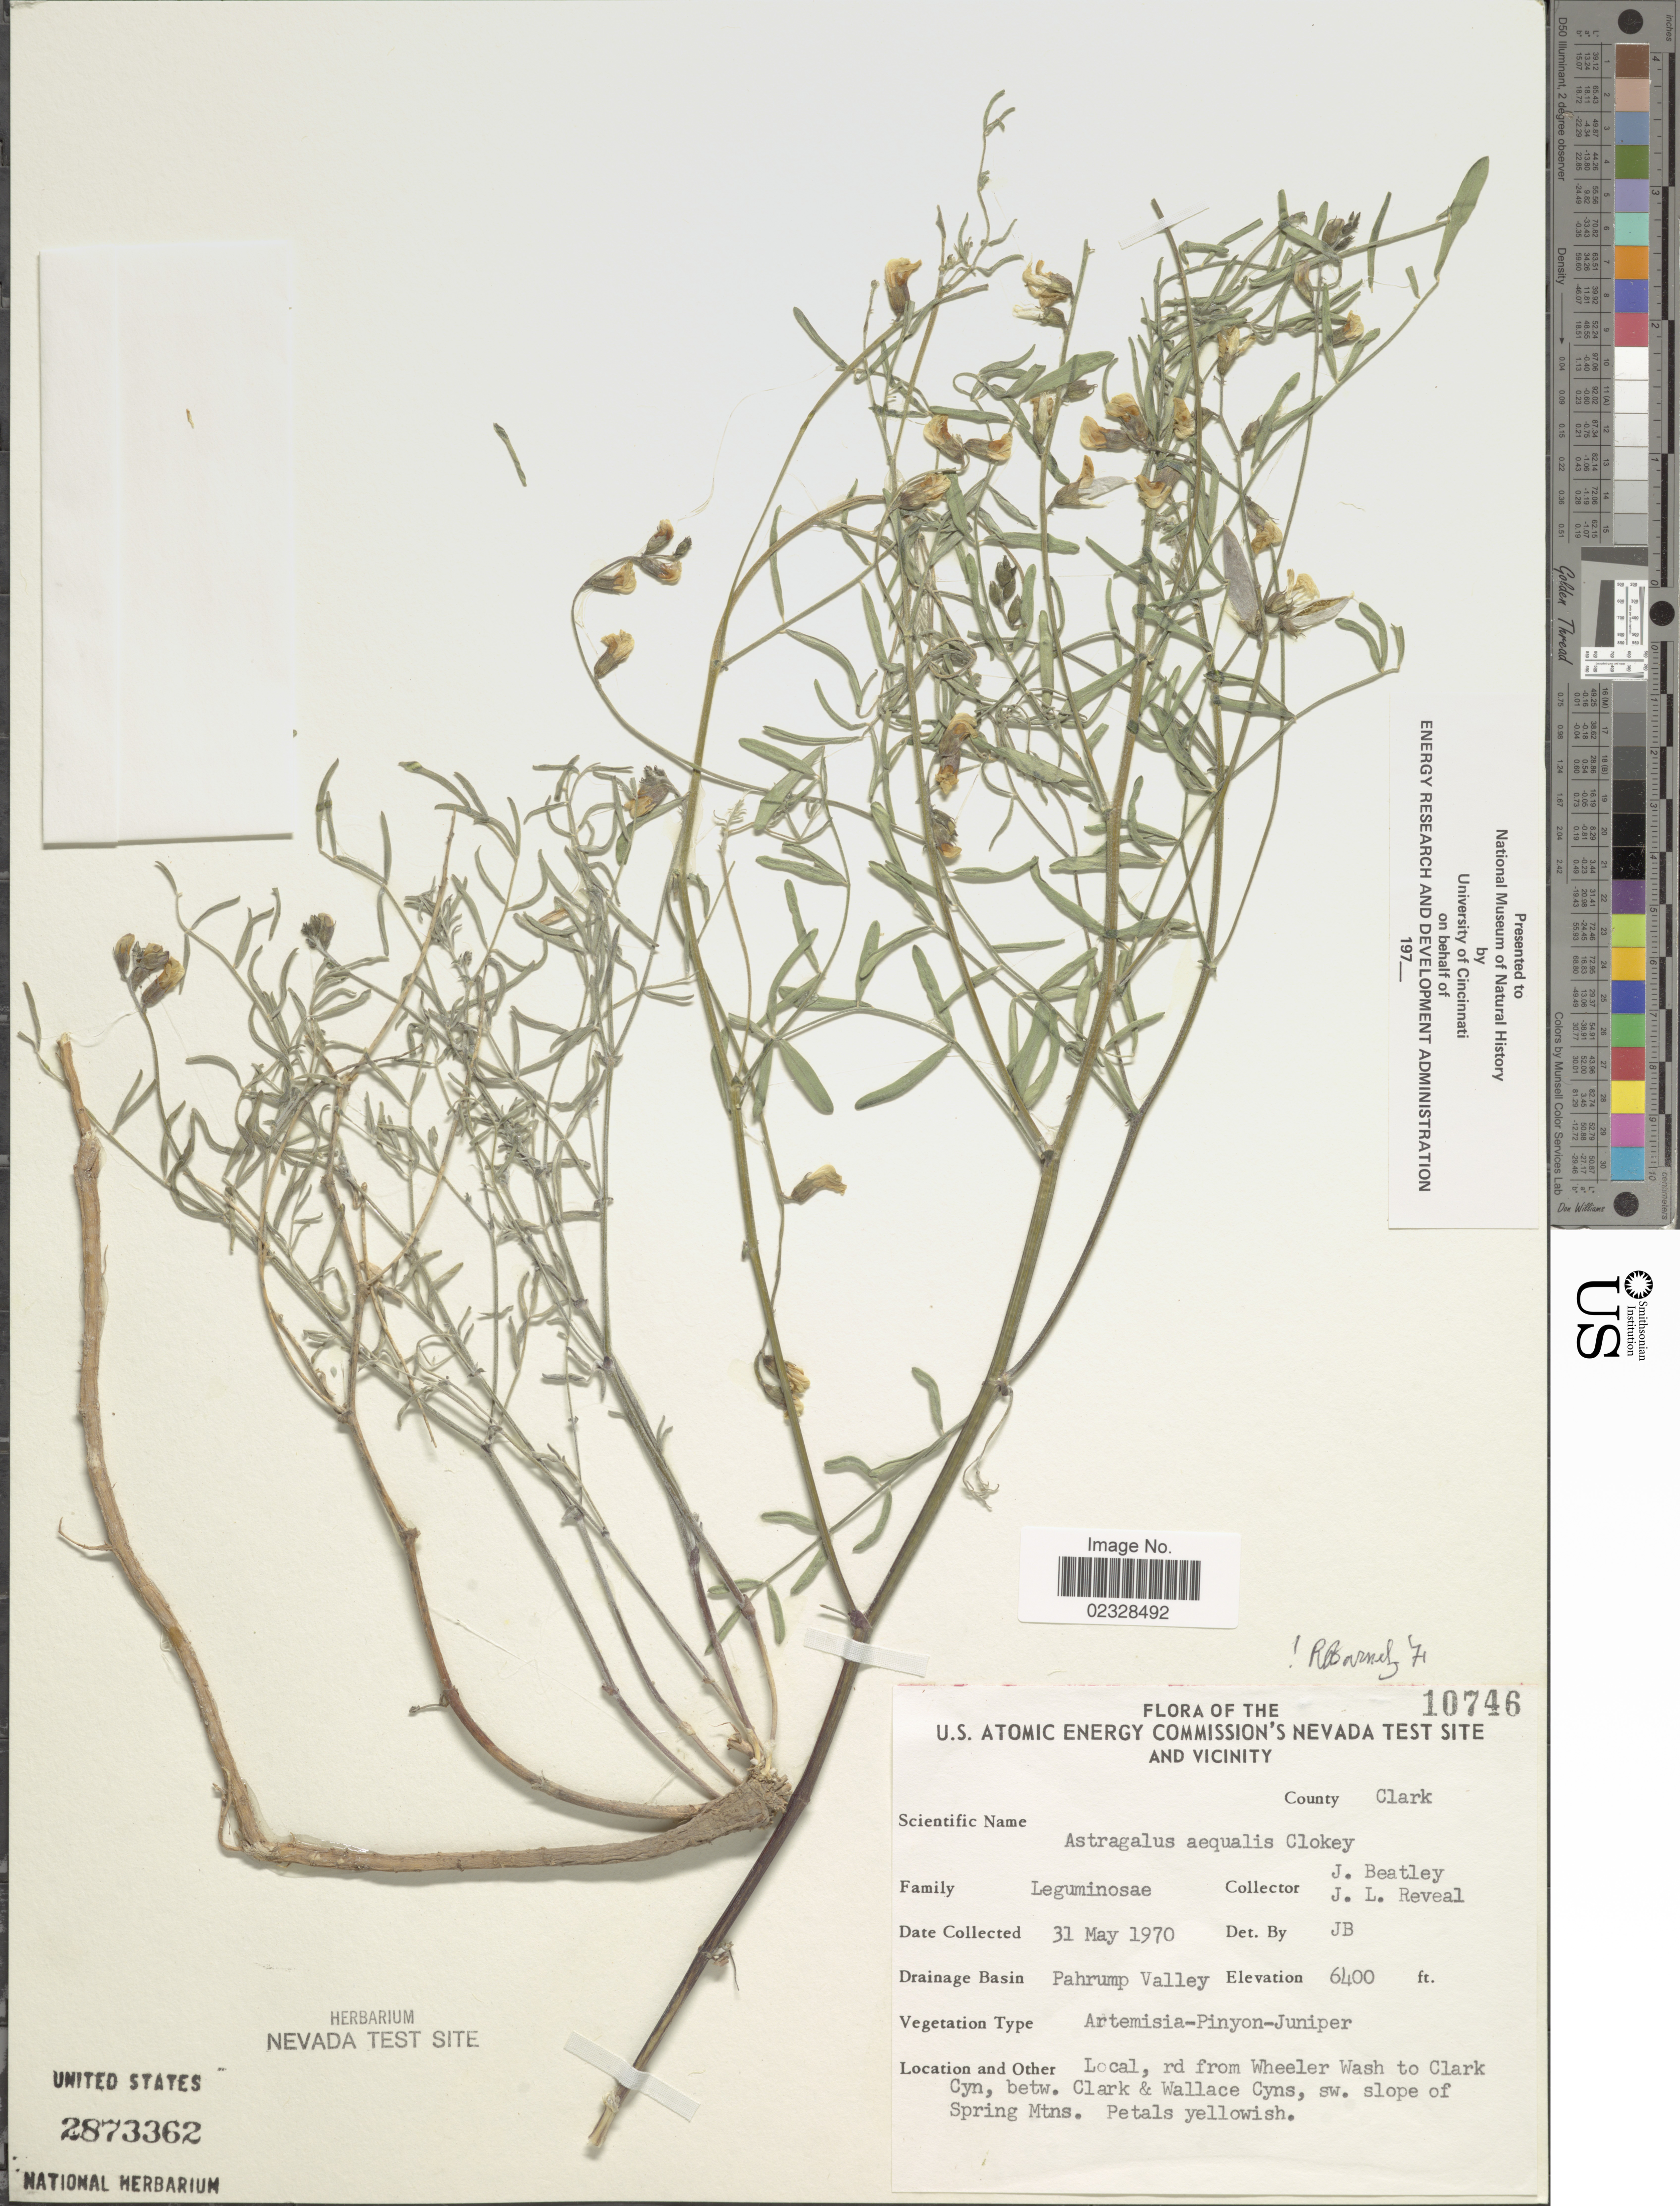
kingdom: Plantae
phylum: Tracheophyta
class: Magnoliopsida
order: Fabales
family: Fabaceae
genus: Astragalus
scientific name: Astragalus aequalis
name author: Clokey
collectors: J. C. Beatley & J. L. Reveal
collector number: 10746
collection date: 1970-05-31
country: United States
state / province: Nevada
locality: U.S. Atomic Energy Commission's Nevada Test Site and Vicinity. Pahrump Valley. Local, rd from Wheeler Wash to Clark Cyn, betw. Clark & Wallace Cyns, sw. slope of Spring Mtns.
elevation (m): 1951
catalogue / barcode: US 2873362